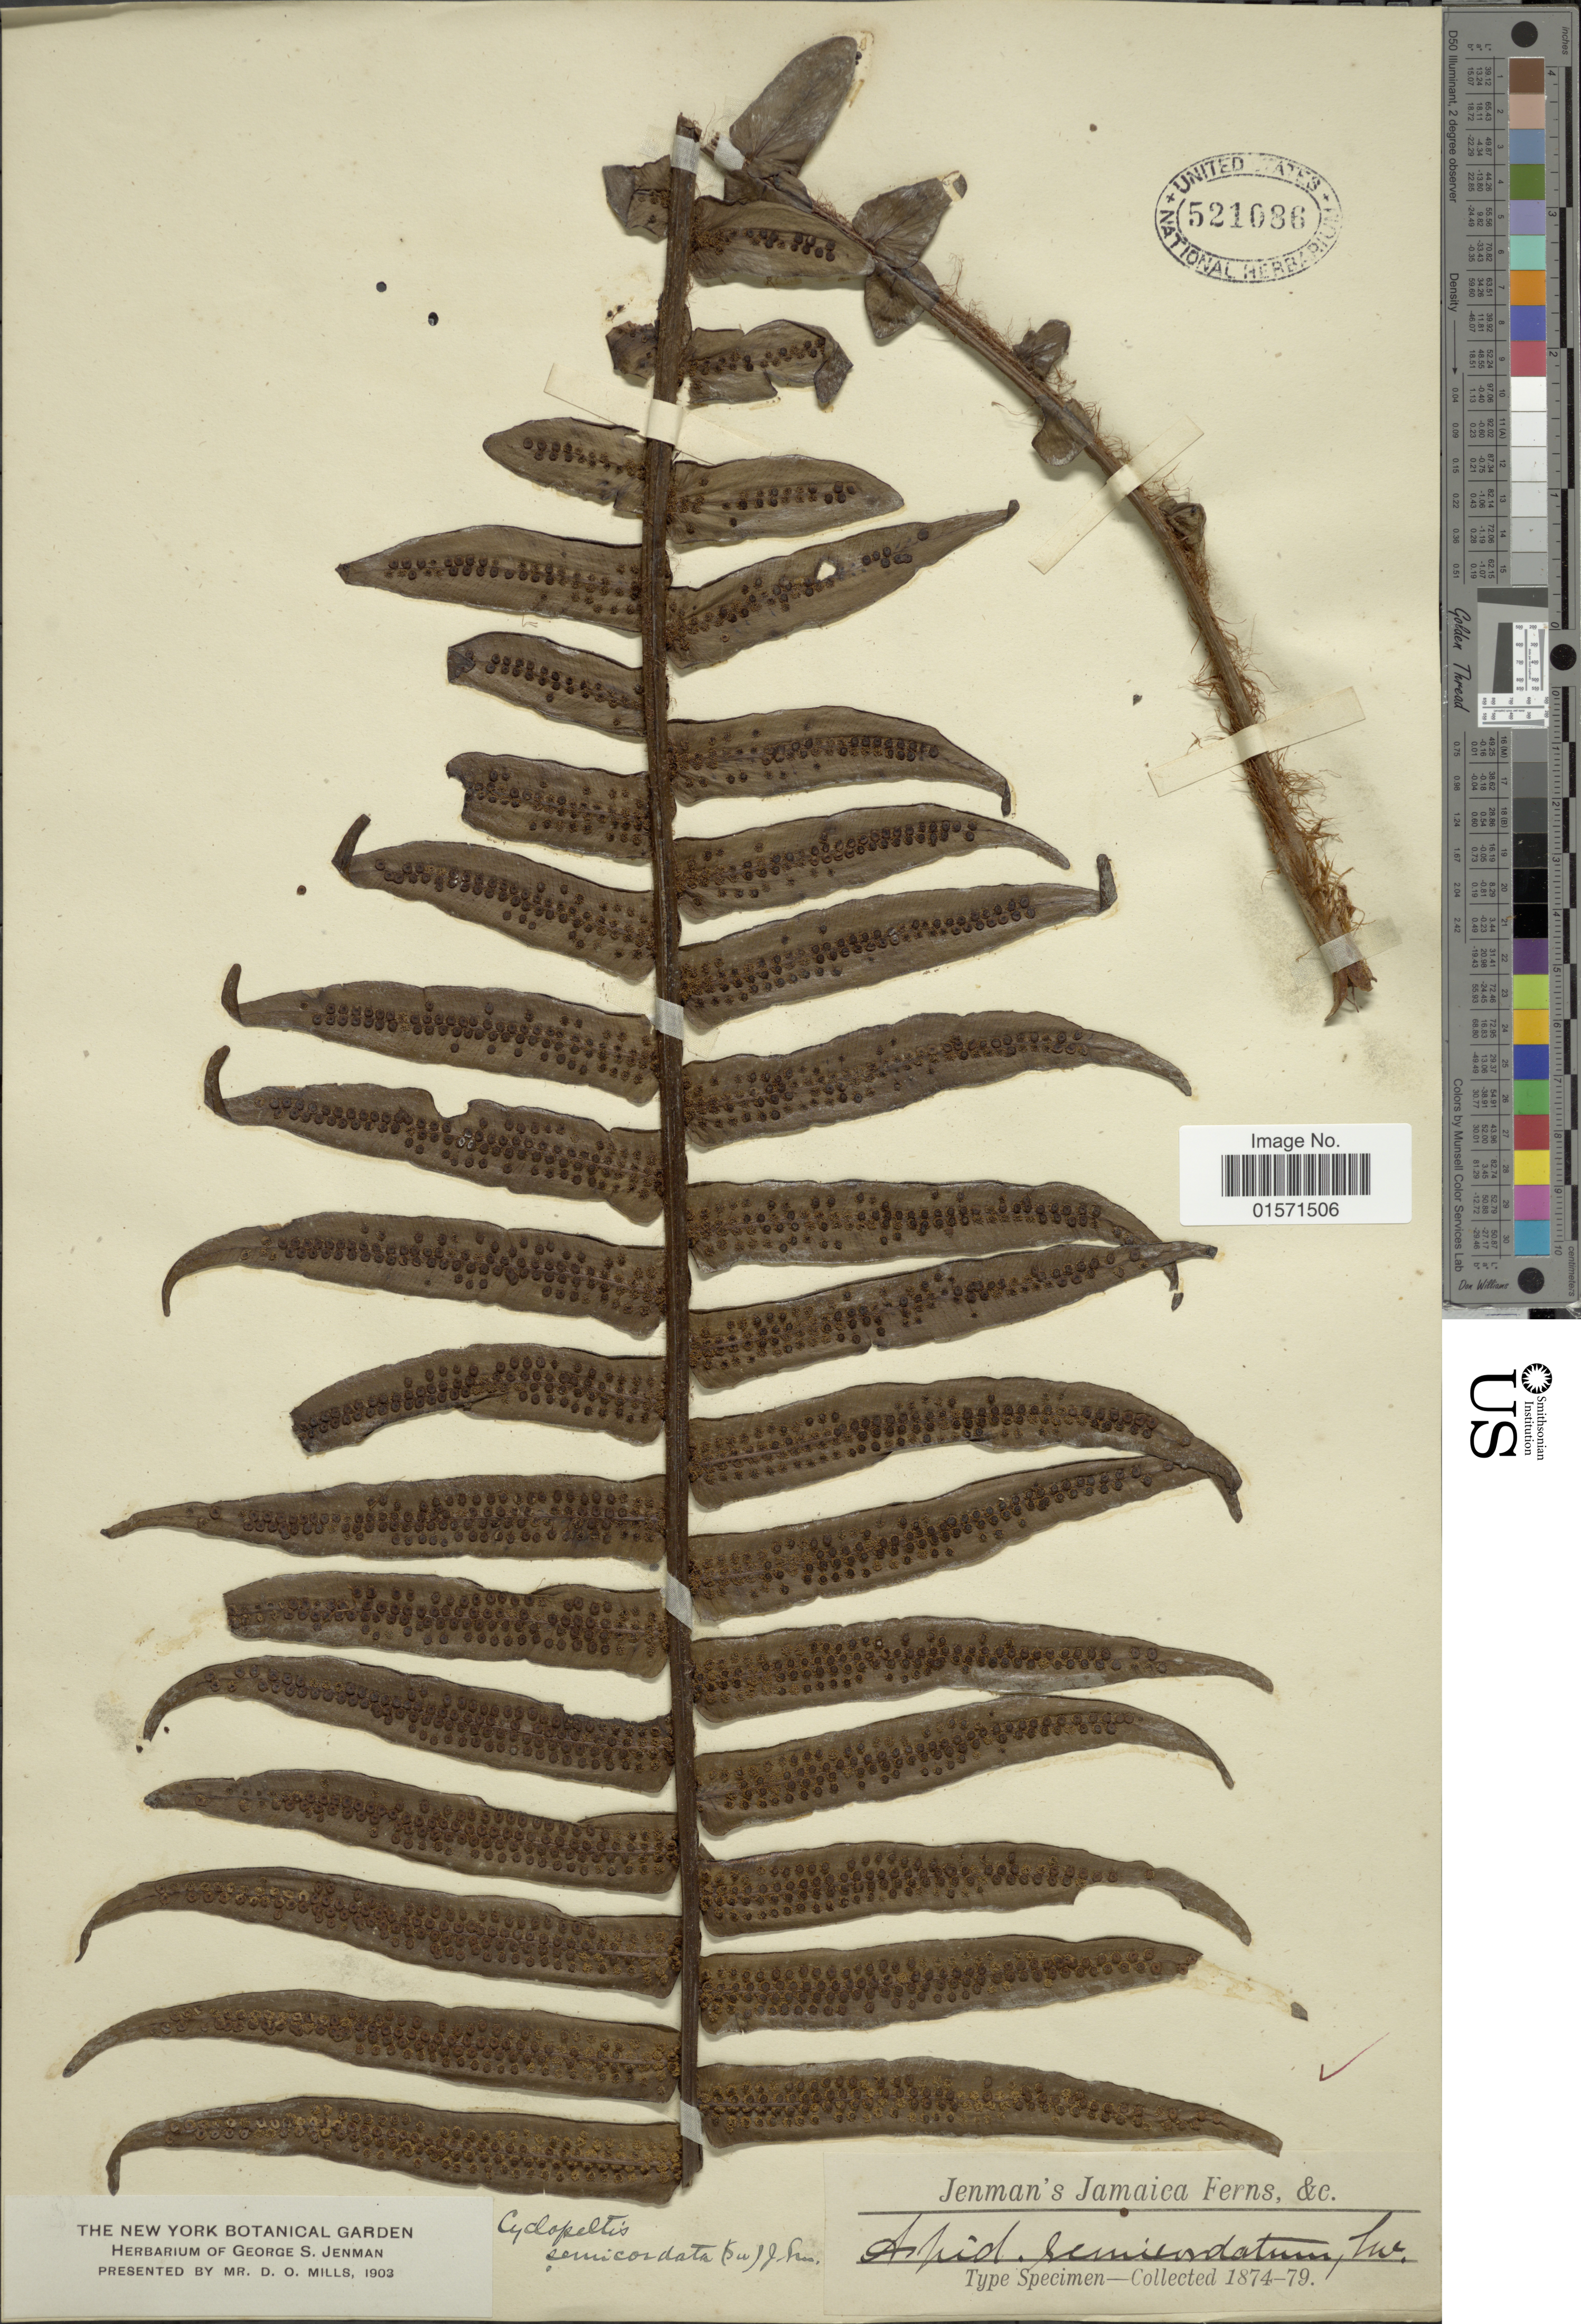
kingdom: Plantae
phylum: Tracheophyta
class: Polypodiopsida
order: Polypodiales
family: Lomariopsidaceae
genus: Cyclopeltis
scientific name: Cyclopeltis semicordata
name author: (Sw.) J. Sm.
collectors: ex herb. Jenman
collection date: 1874/1879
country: Jamaica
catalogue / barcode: US 521086